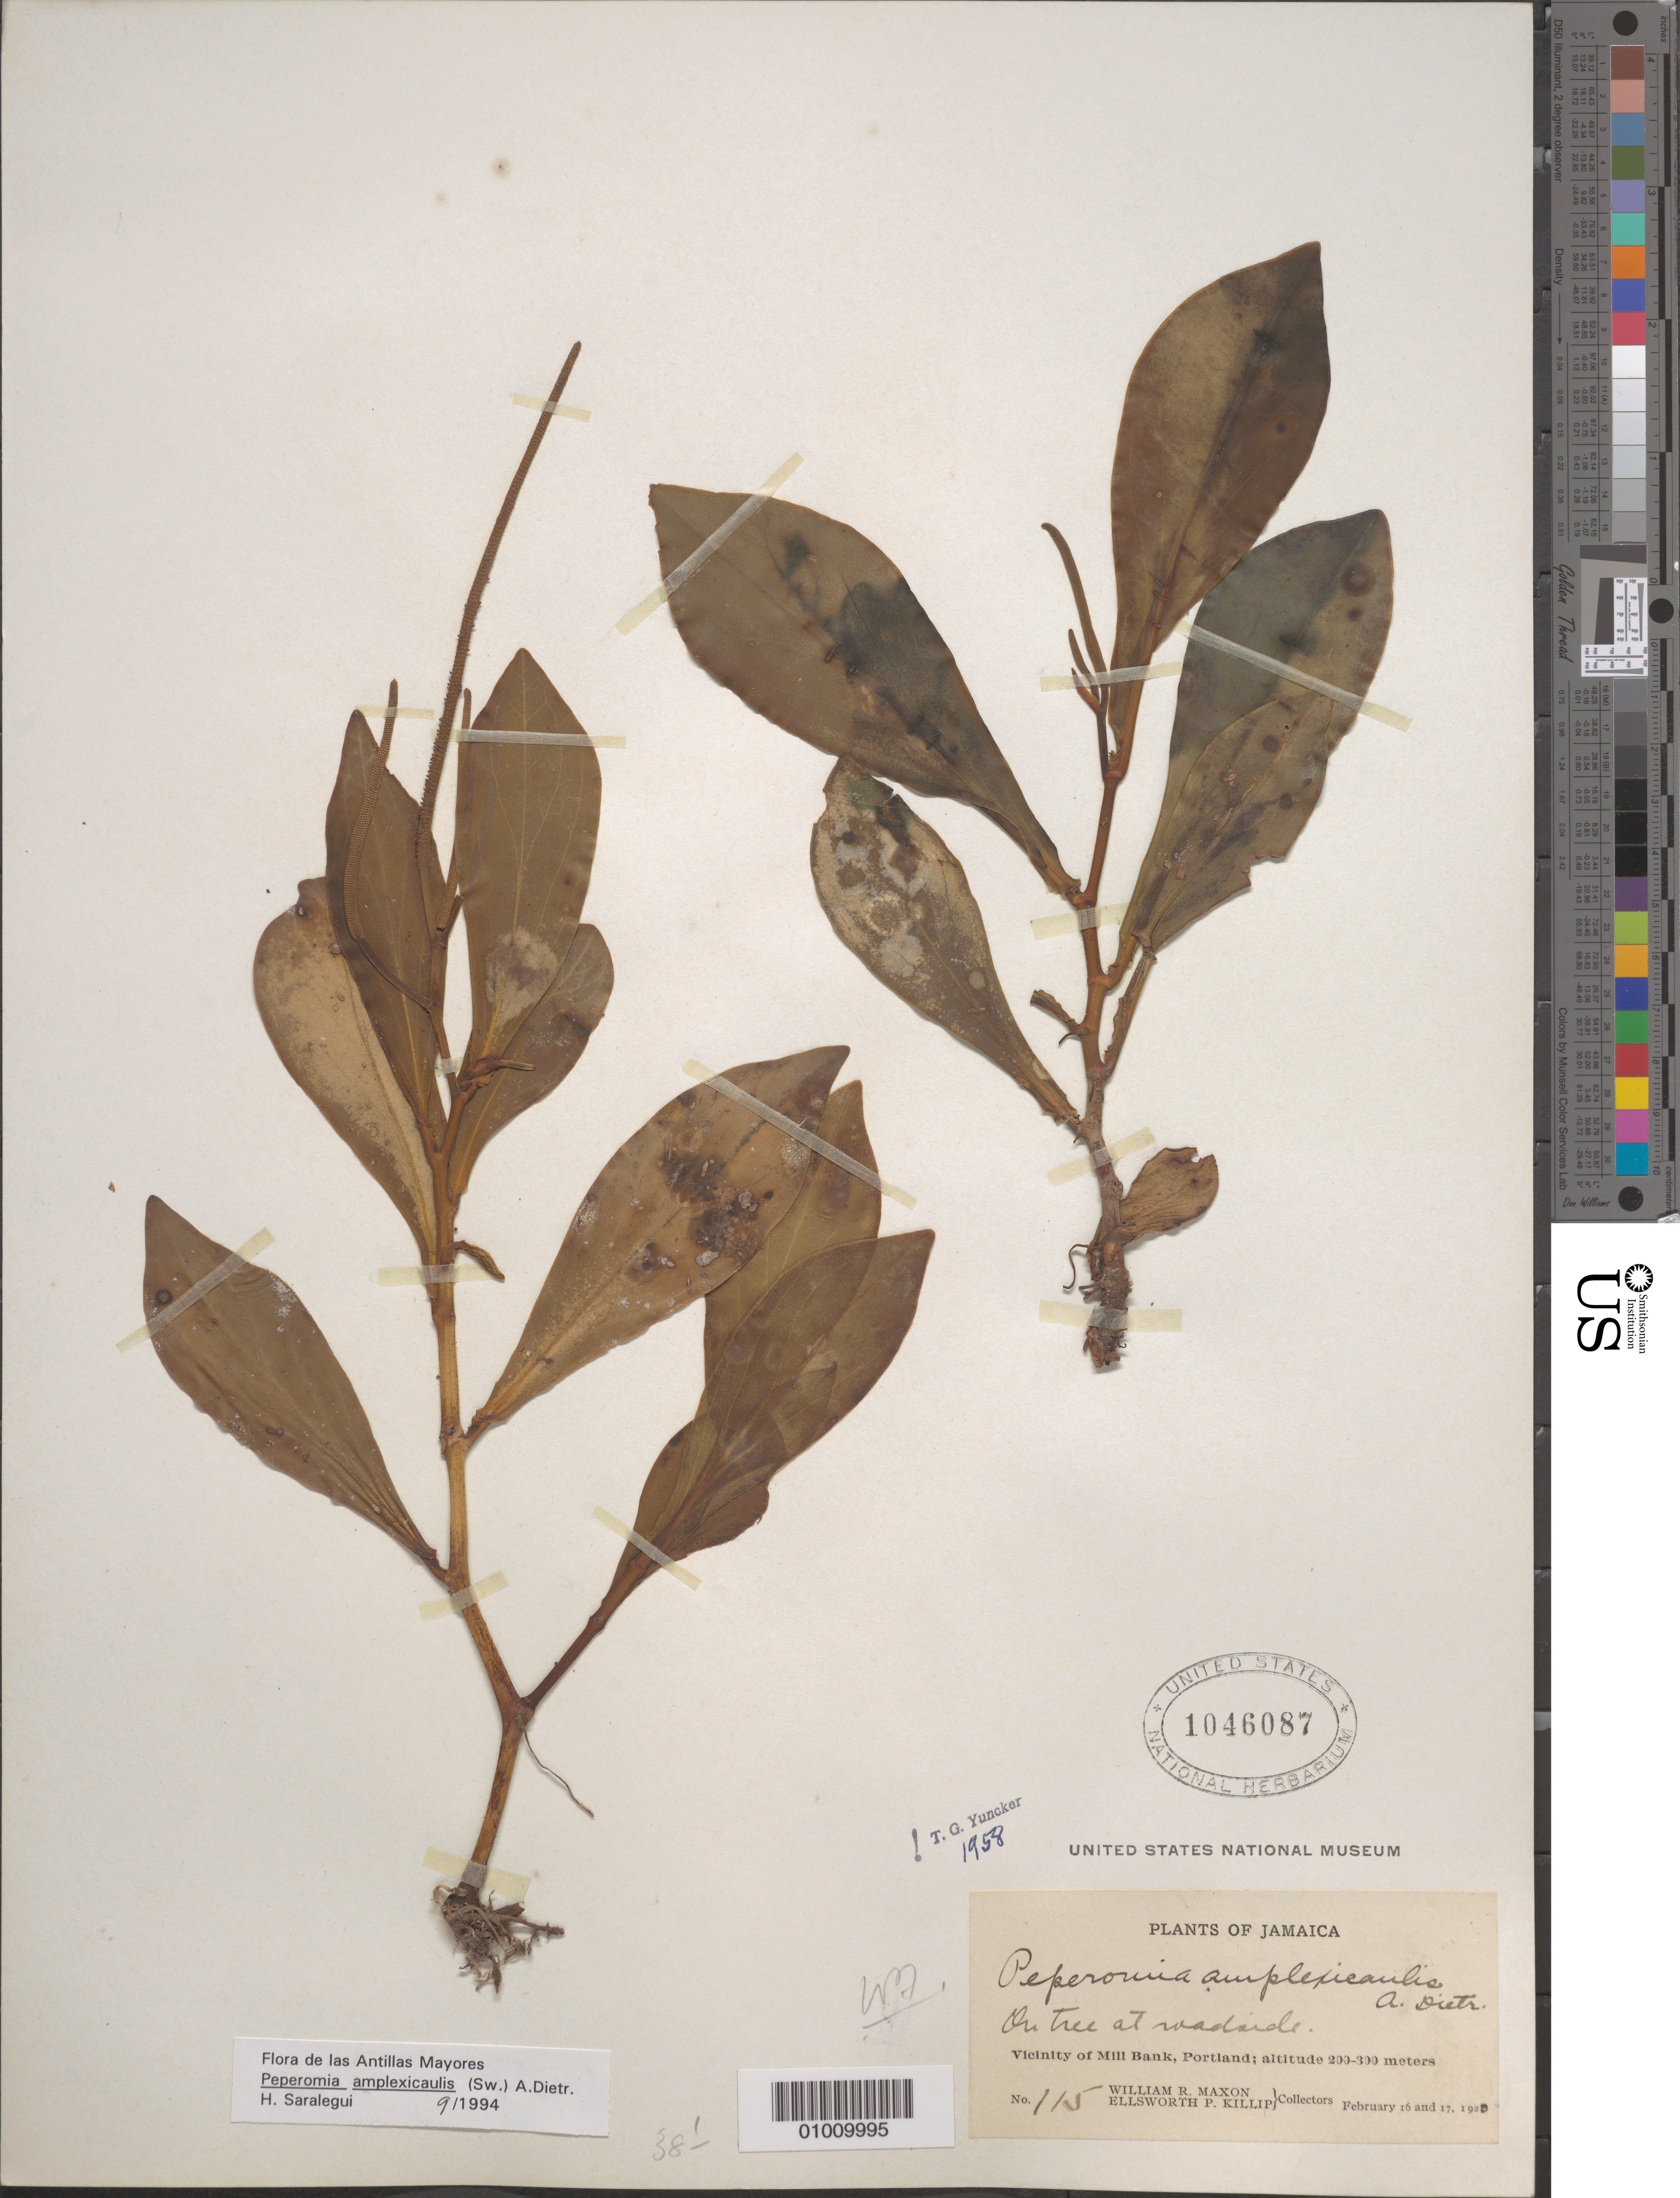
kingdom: Plantae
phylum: Tracheophyta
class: Magnoliopsida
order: Piperales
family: Piperaceae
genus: Peperomia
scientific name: Peperomia amplexicaulis f. grandifolia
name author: Miq.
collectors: W. R. Maxon & E. P. Killip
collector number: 115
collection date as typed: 16 Feb 1920 to 17 Feb 1920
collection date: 1920-02-16/1920-02-17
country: Jamaica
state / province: Portland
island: Jamaica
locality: On tree at roadside in Vicinity of Mill Bank, Portland.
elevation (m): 200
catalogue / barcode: US 1046087